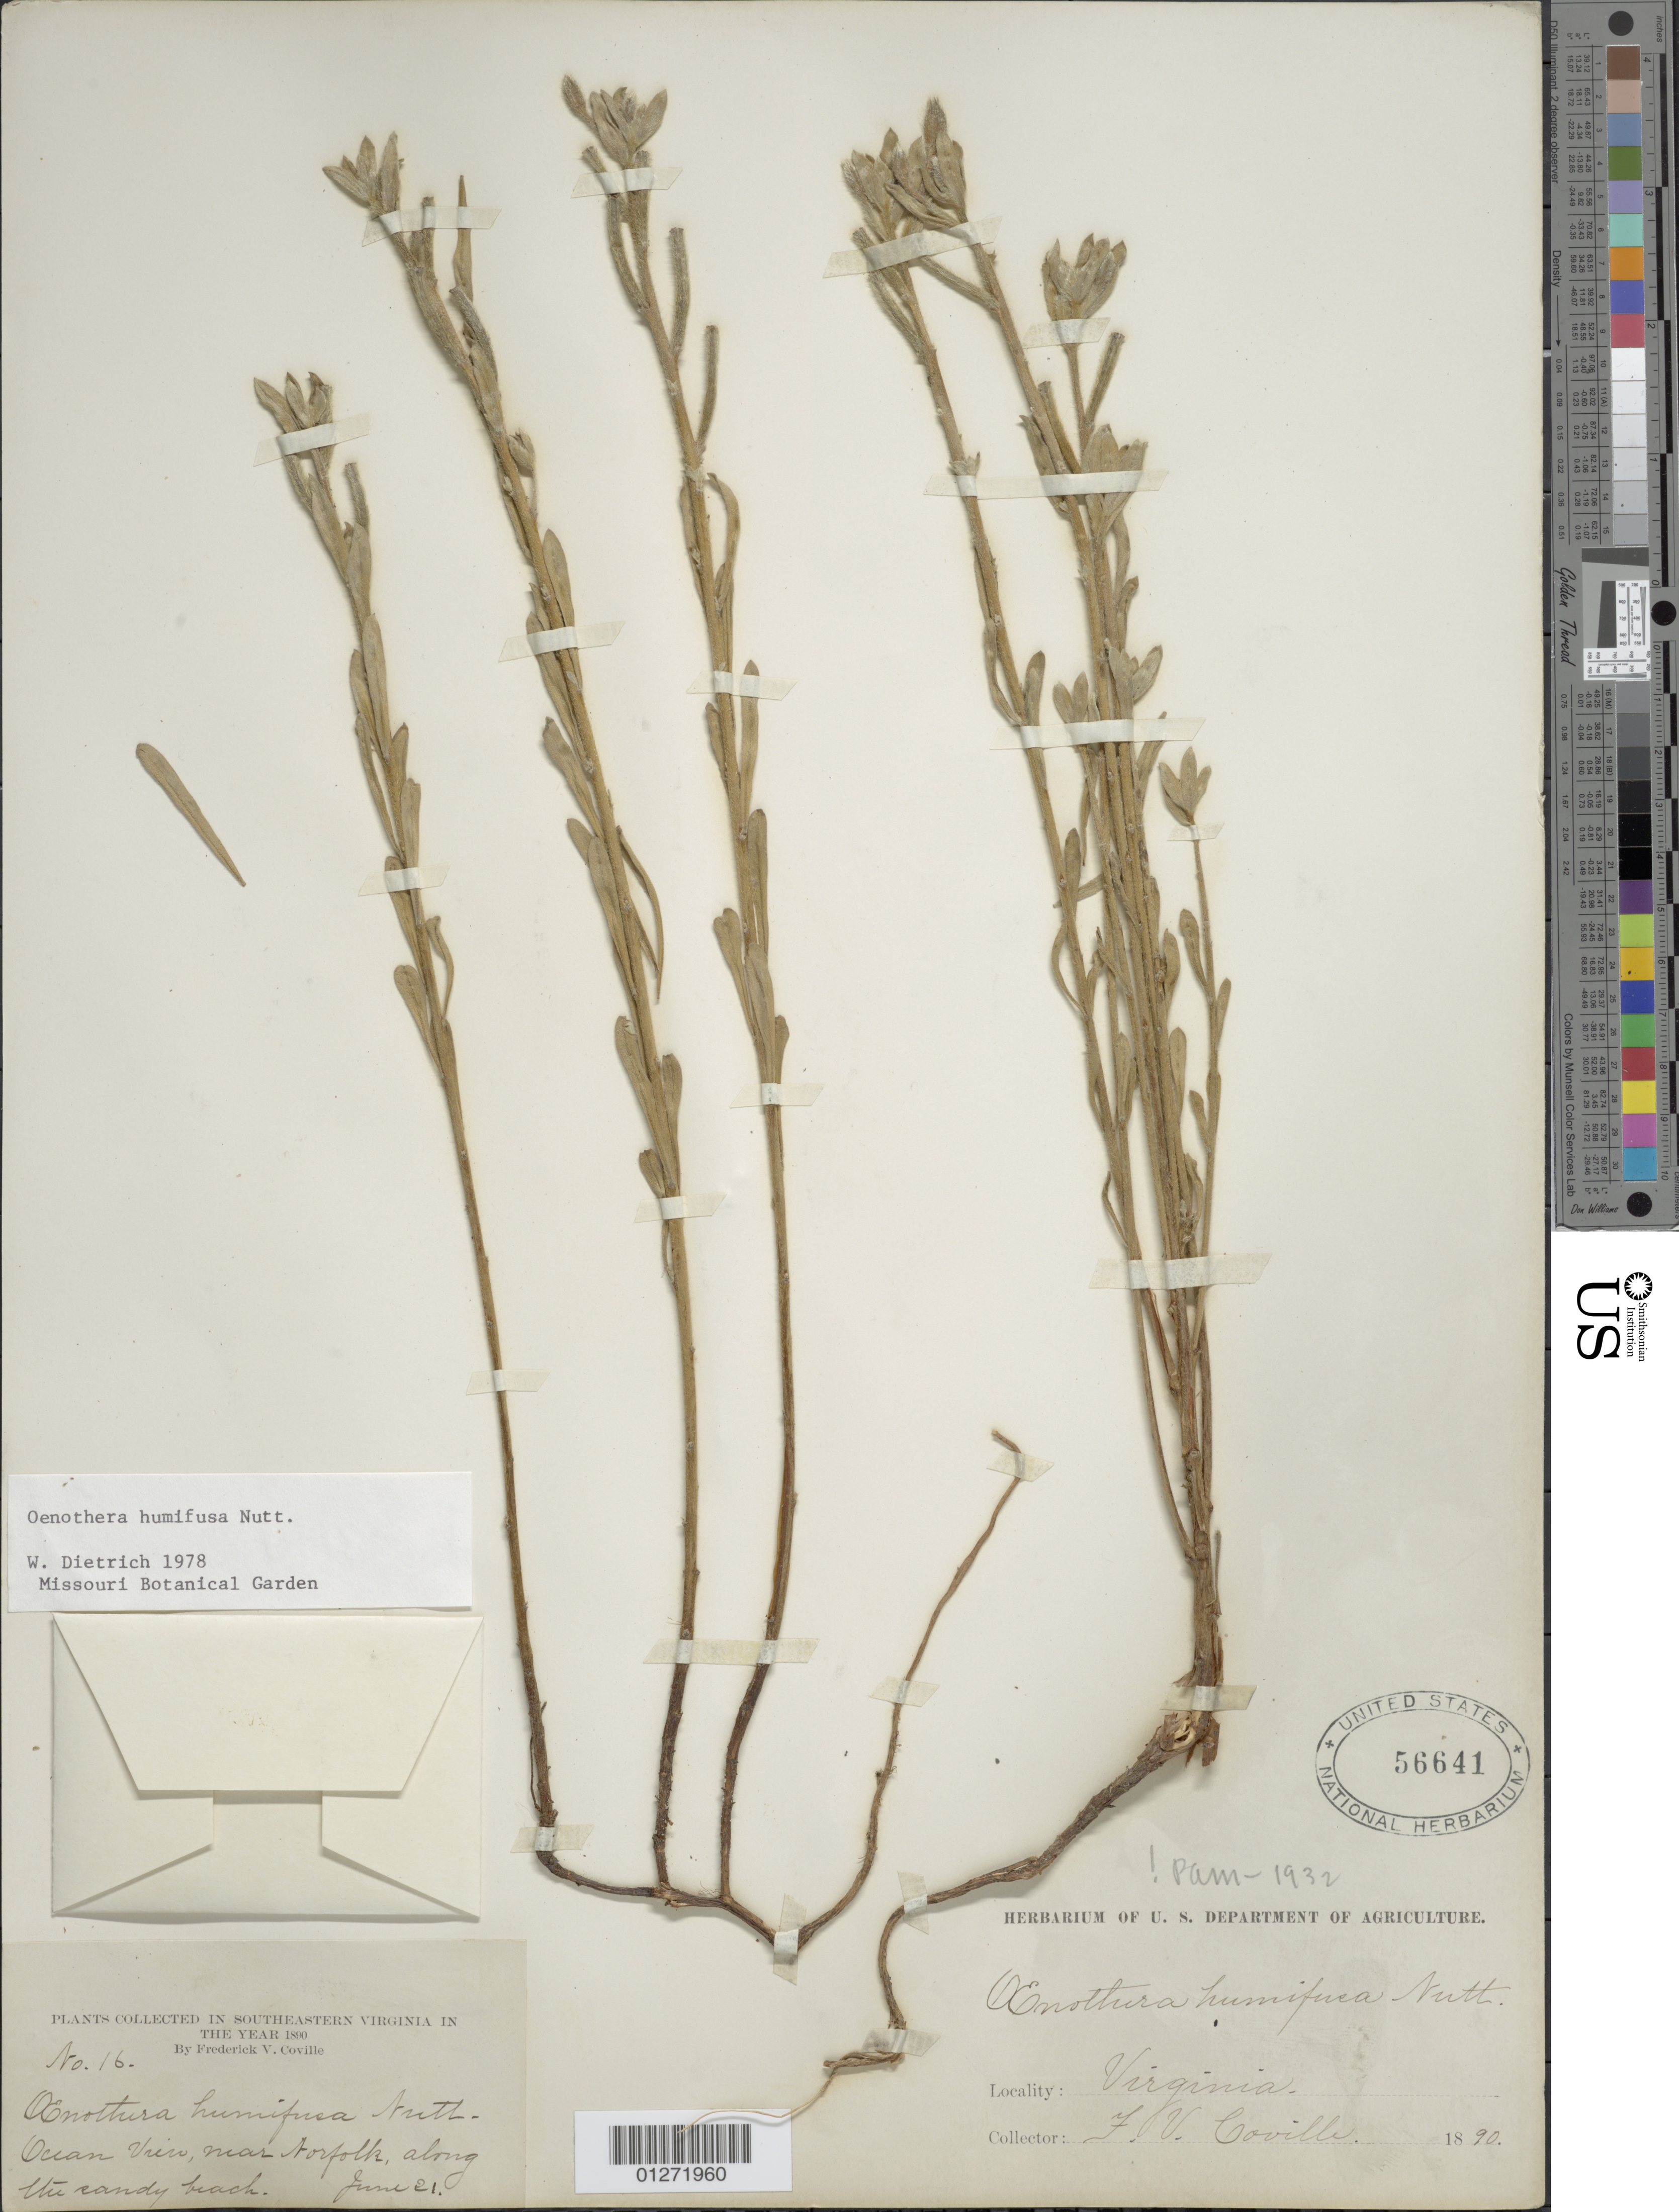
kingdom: Plantae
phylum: Tracheophyta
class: Magnoliopsida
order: Myrtales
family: Onagraceae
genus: Oenothera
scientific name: Oenothera humifusa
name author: Nutt.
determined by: Dietrich, W.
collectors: F. V. Coville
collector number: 16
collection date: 1890-06-21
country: United States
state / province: Virginia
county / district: City of Norfolk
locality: Ocean View, near Norfolk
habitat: Sandy beach.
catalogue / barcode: US 56641